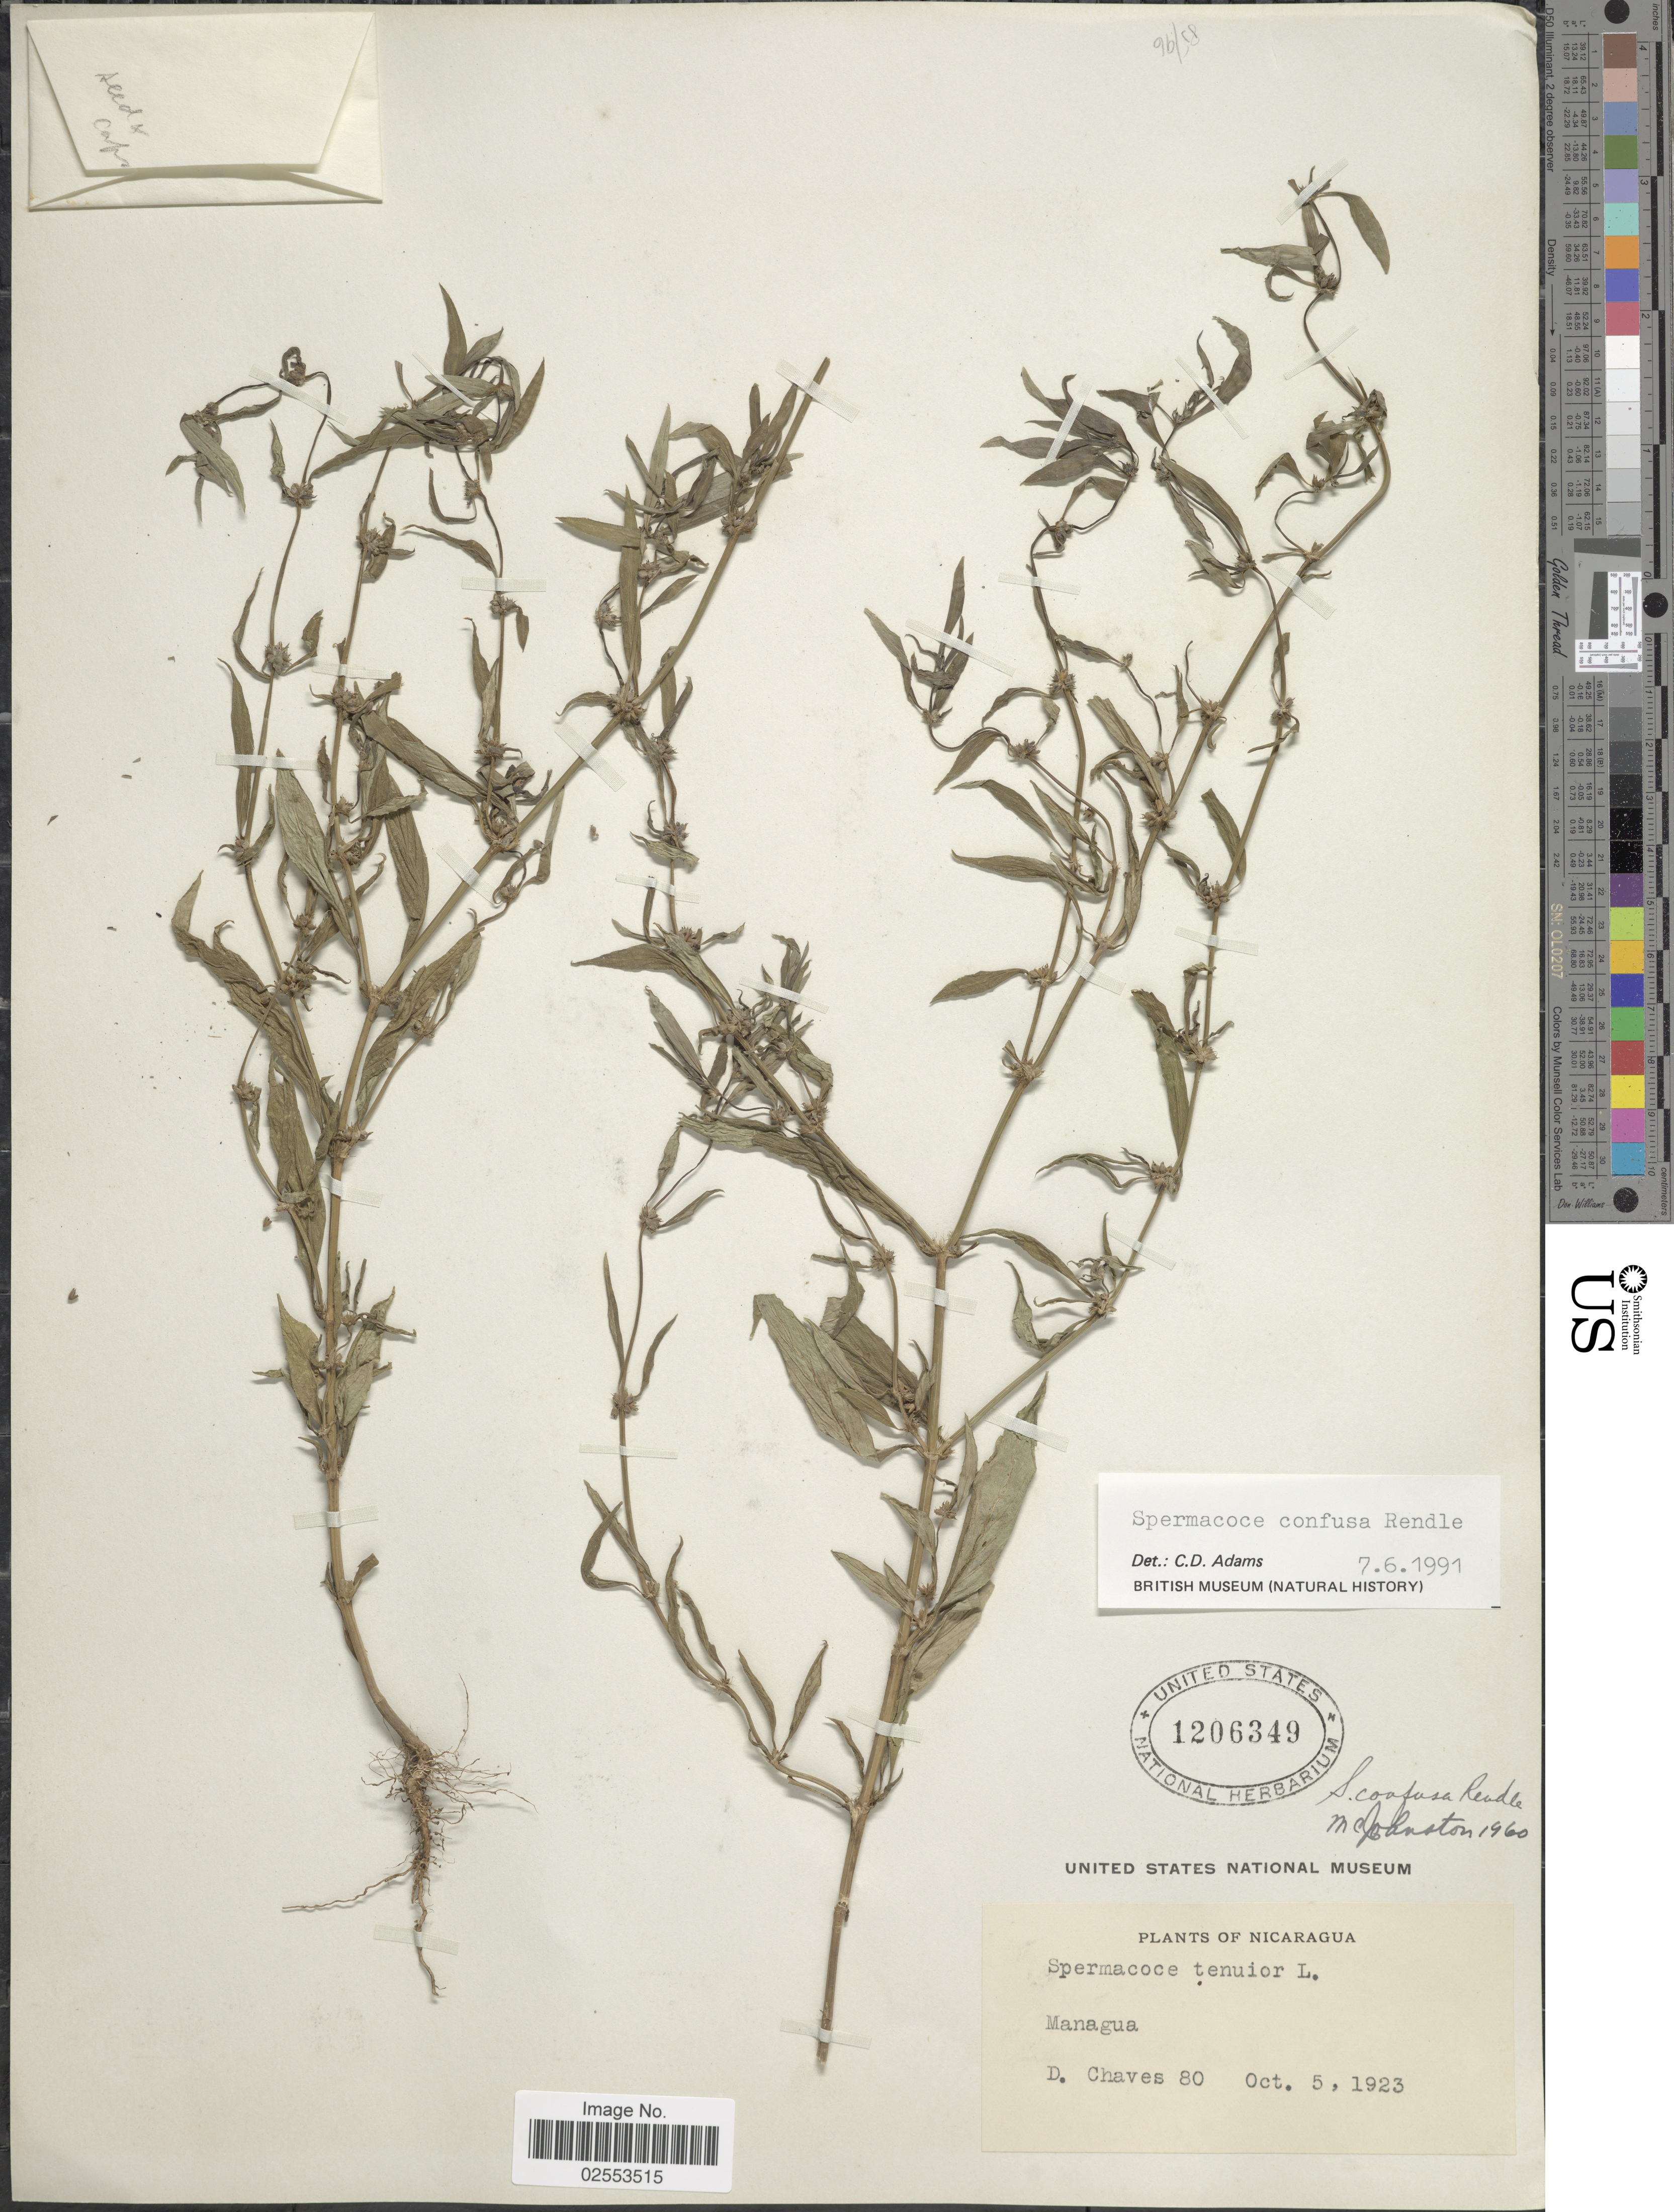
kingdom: Plantae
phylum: Tracheophyta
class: Magnoliopsida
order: Gentianales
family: Rubiaceae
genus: Spermacoce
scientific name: Spermacoce confusa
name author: Rendle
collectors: D. Chaves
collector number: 80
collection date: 1923-10-05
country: Nicaragua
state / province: Managua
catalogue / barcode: US 1206349